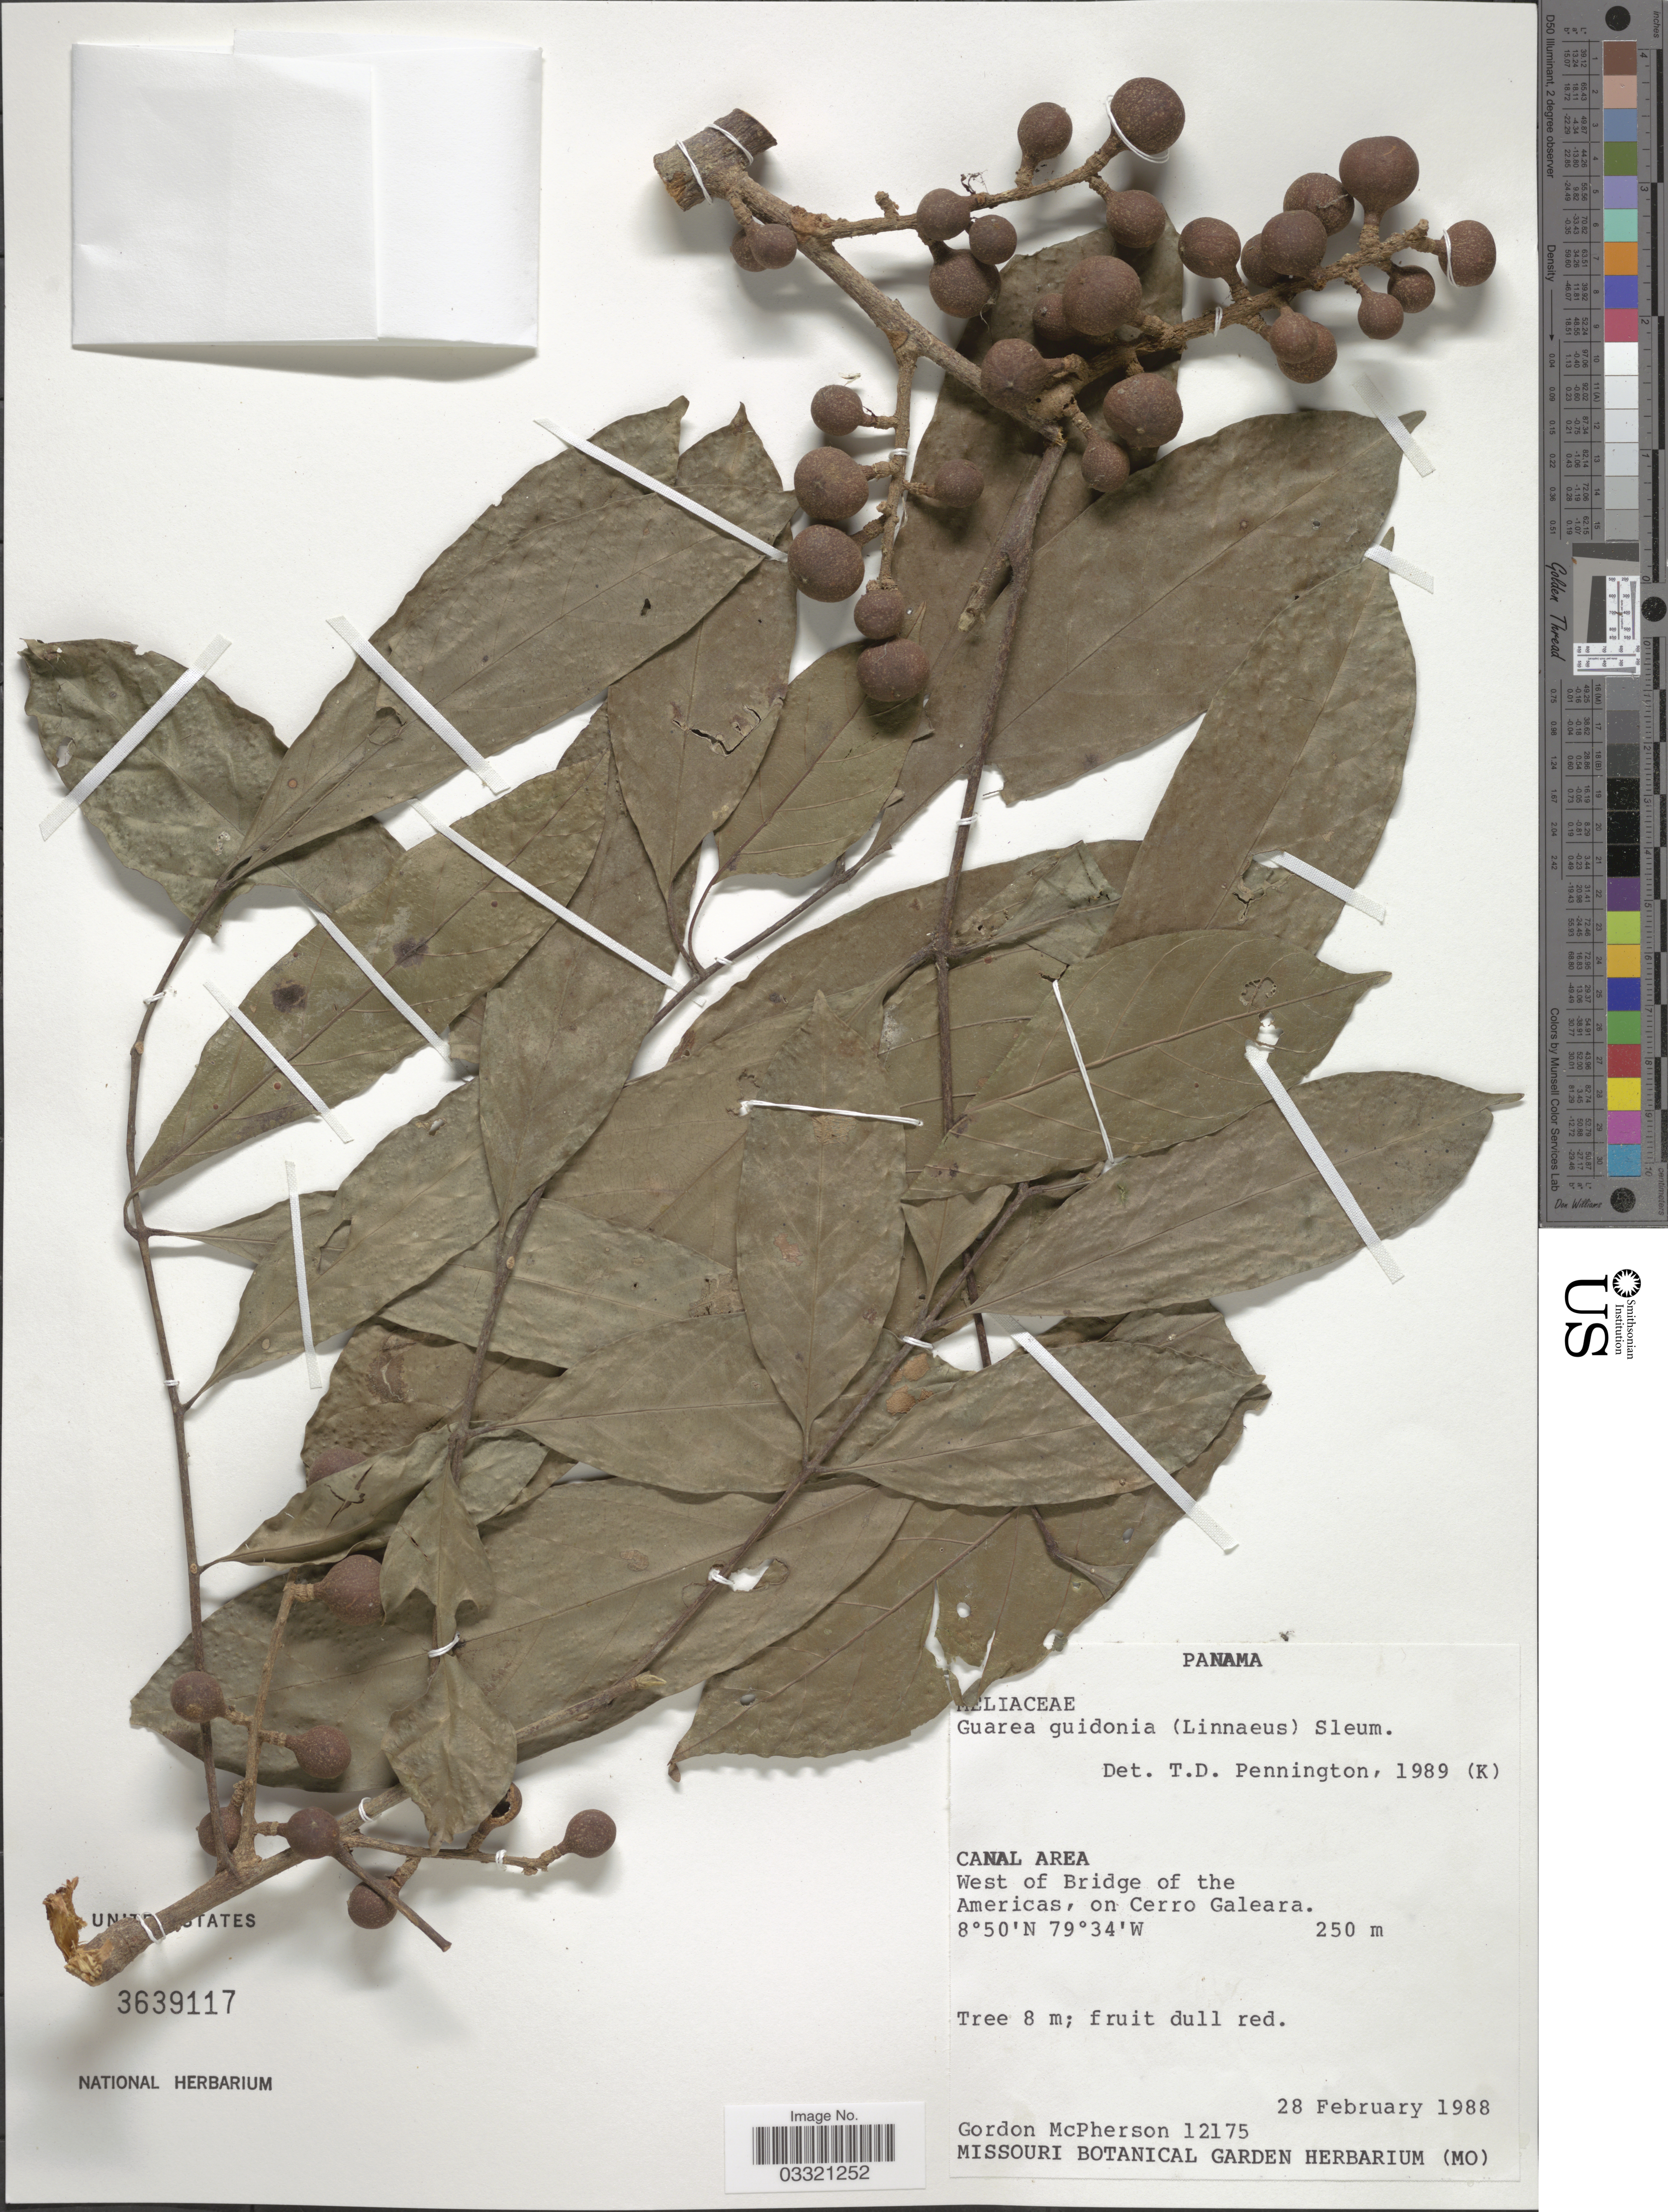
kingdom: Plantae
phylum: Tracheophyta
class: Magnoliopsida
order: Sapindales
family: Meliaceae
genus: Guarea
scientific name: Guarea guidonia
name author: (L.) Sleumer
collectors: G. D. McPherson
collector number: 12175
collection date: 1988-02-28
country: Panama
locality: Canal Area. West of Bridge of the Americas, on Cerro Galeara.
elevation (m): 250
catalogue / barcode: US 3639117